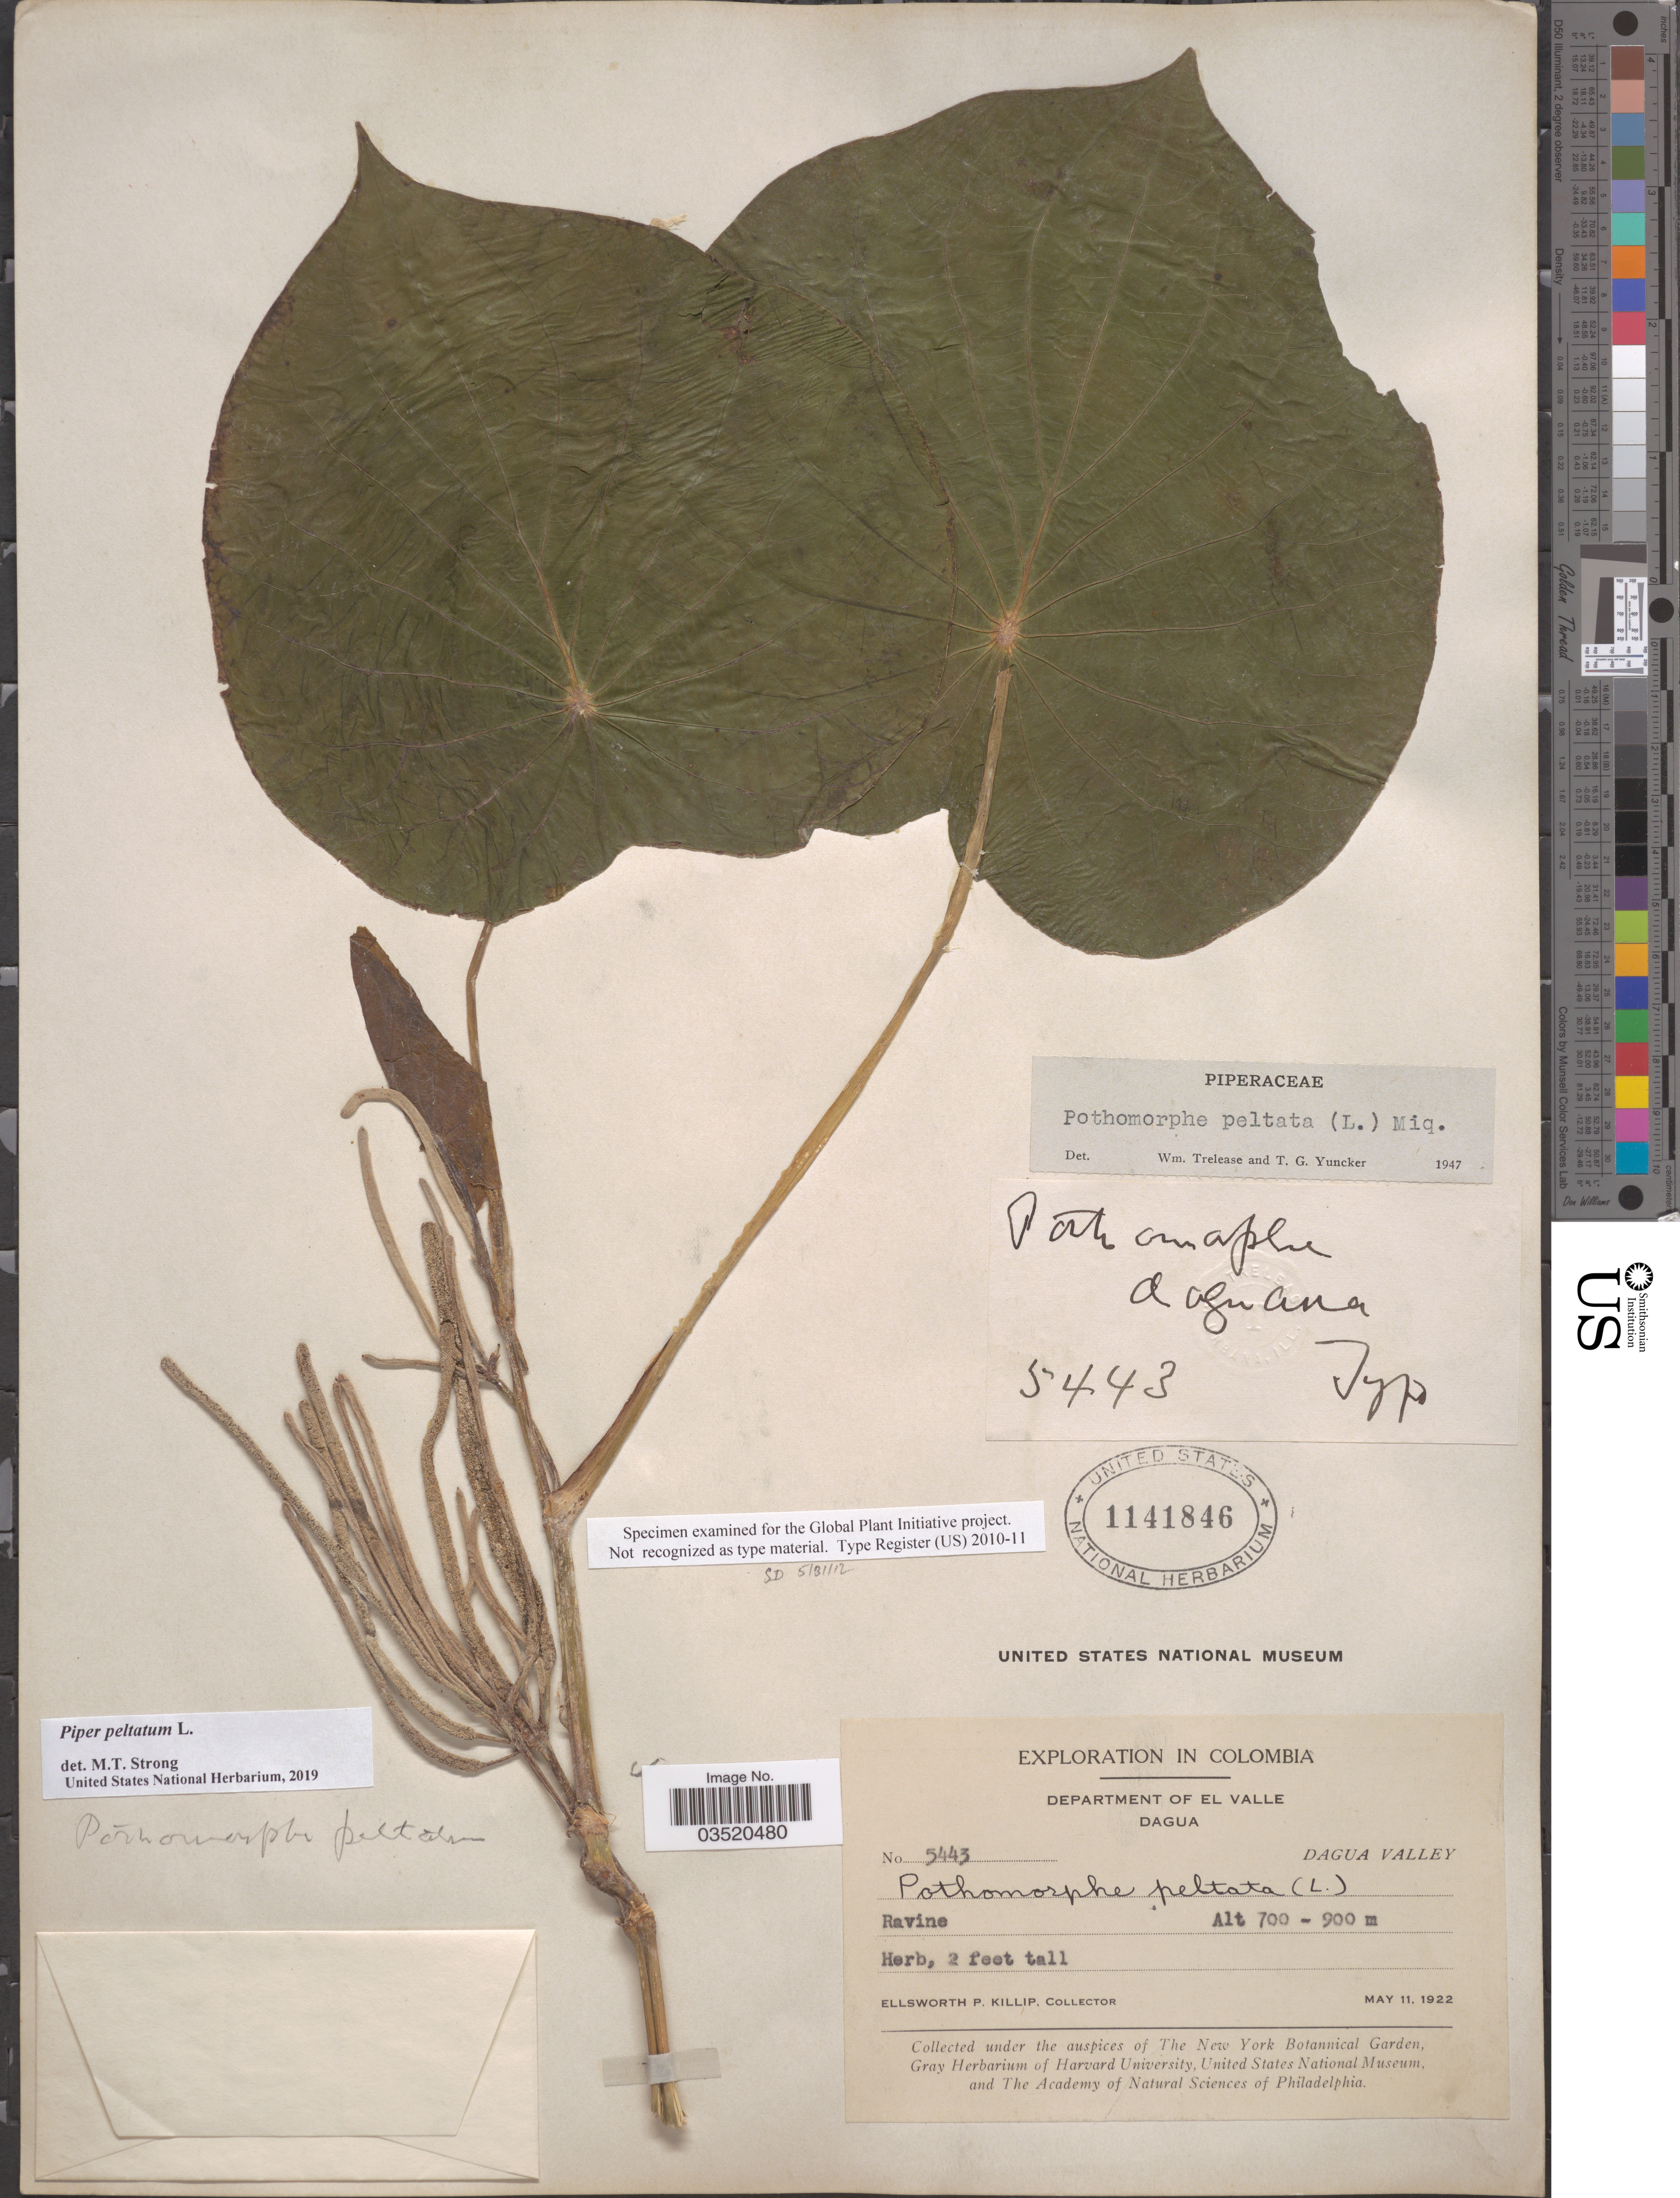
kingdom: Plantae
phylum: Tracheophyta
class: Magnoliopsida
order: Piperales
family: Piperaceae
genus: Piper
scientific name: Piper peltatum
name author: L.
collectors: E. P. Killip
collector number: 5443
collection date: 1922-05-11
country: Colombia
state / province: Valle del Cauca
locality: Department of El Valle. Dagua. Dagua Valley.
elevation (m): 700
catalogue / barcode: US 1141846